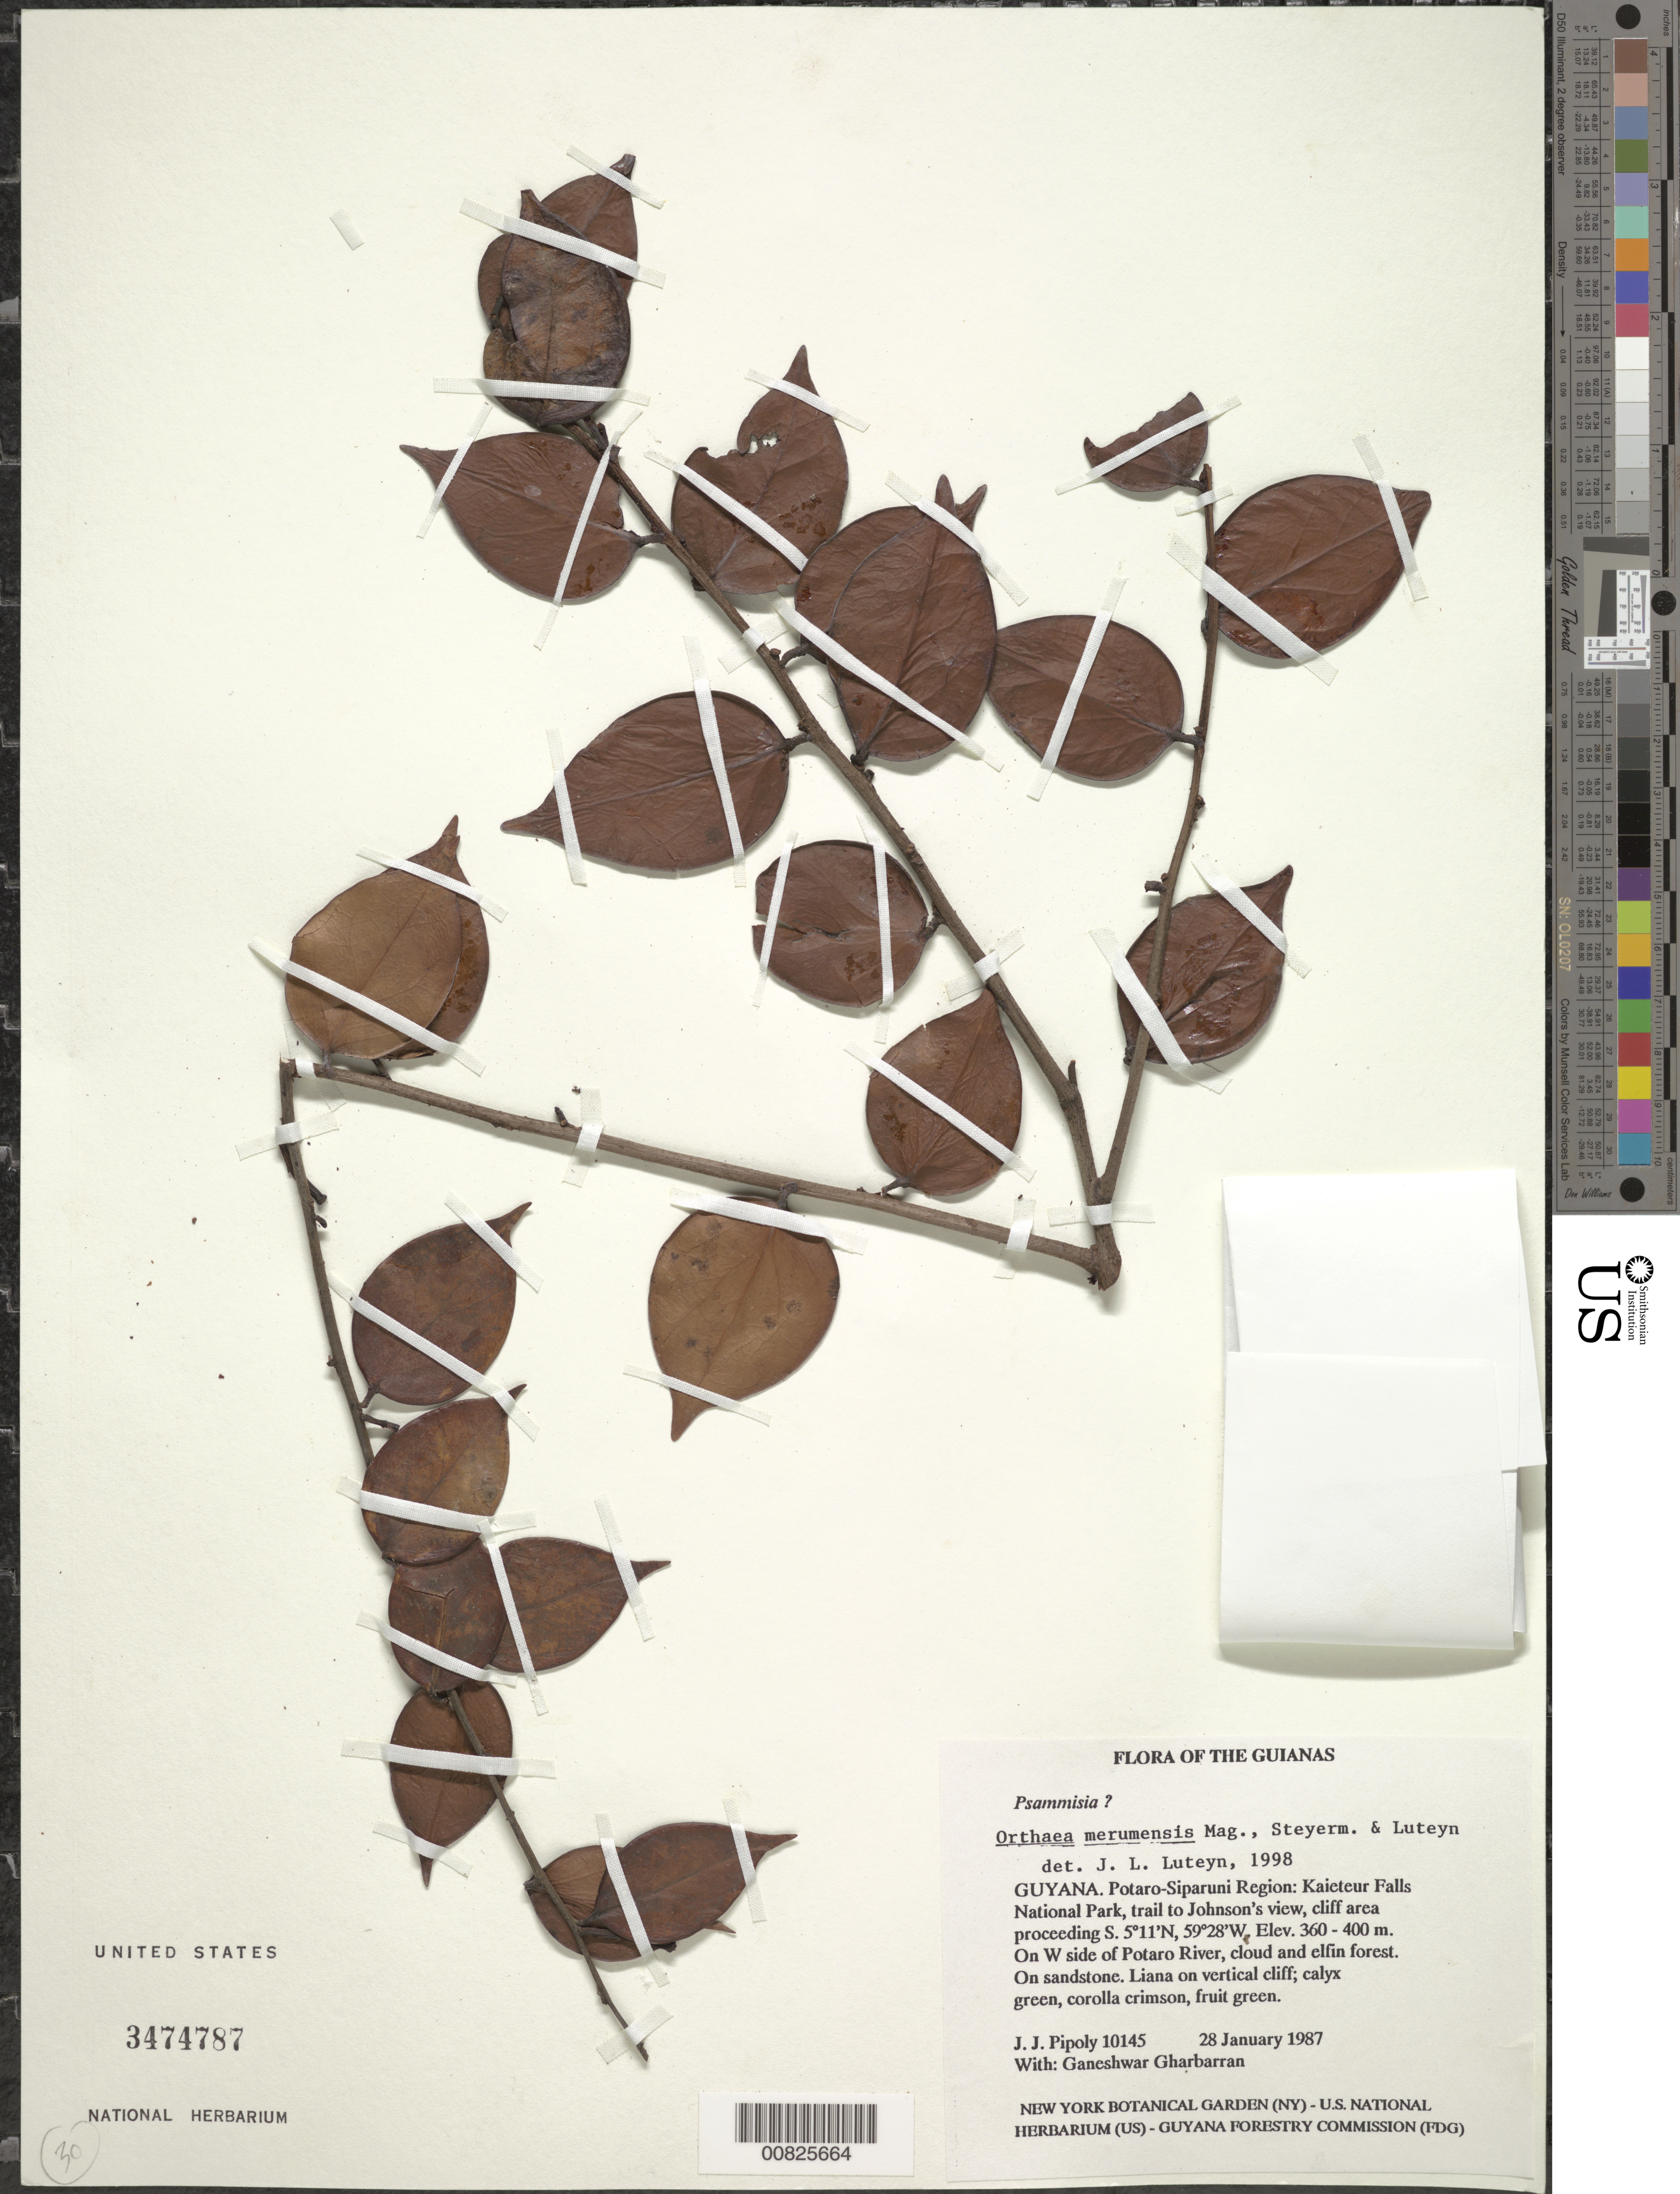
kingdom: Plantae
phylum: Tracheophyta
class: Magnoliopsida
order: Ericales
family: Ericaceae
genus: Orthaea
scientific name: Orthaea merumensis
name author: Maguire et al.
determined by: Luteyn, J. L.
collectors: J. J. Pipoly & G. Gharbarran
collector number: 10145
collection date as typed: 28 January 1987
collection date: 1987-01-28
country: Guyana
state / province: Potaro-Siparuni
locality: Kaieteur Falls National Park, trail to Johnson's view, cliff area proceeding S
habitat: On W side of Potaro River, cloud and elfin forest. On sandstone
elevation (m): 360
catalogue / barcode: US 3474787